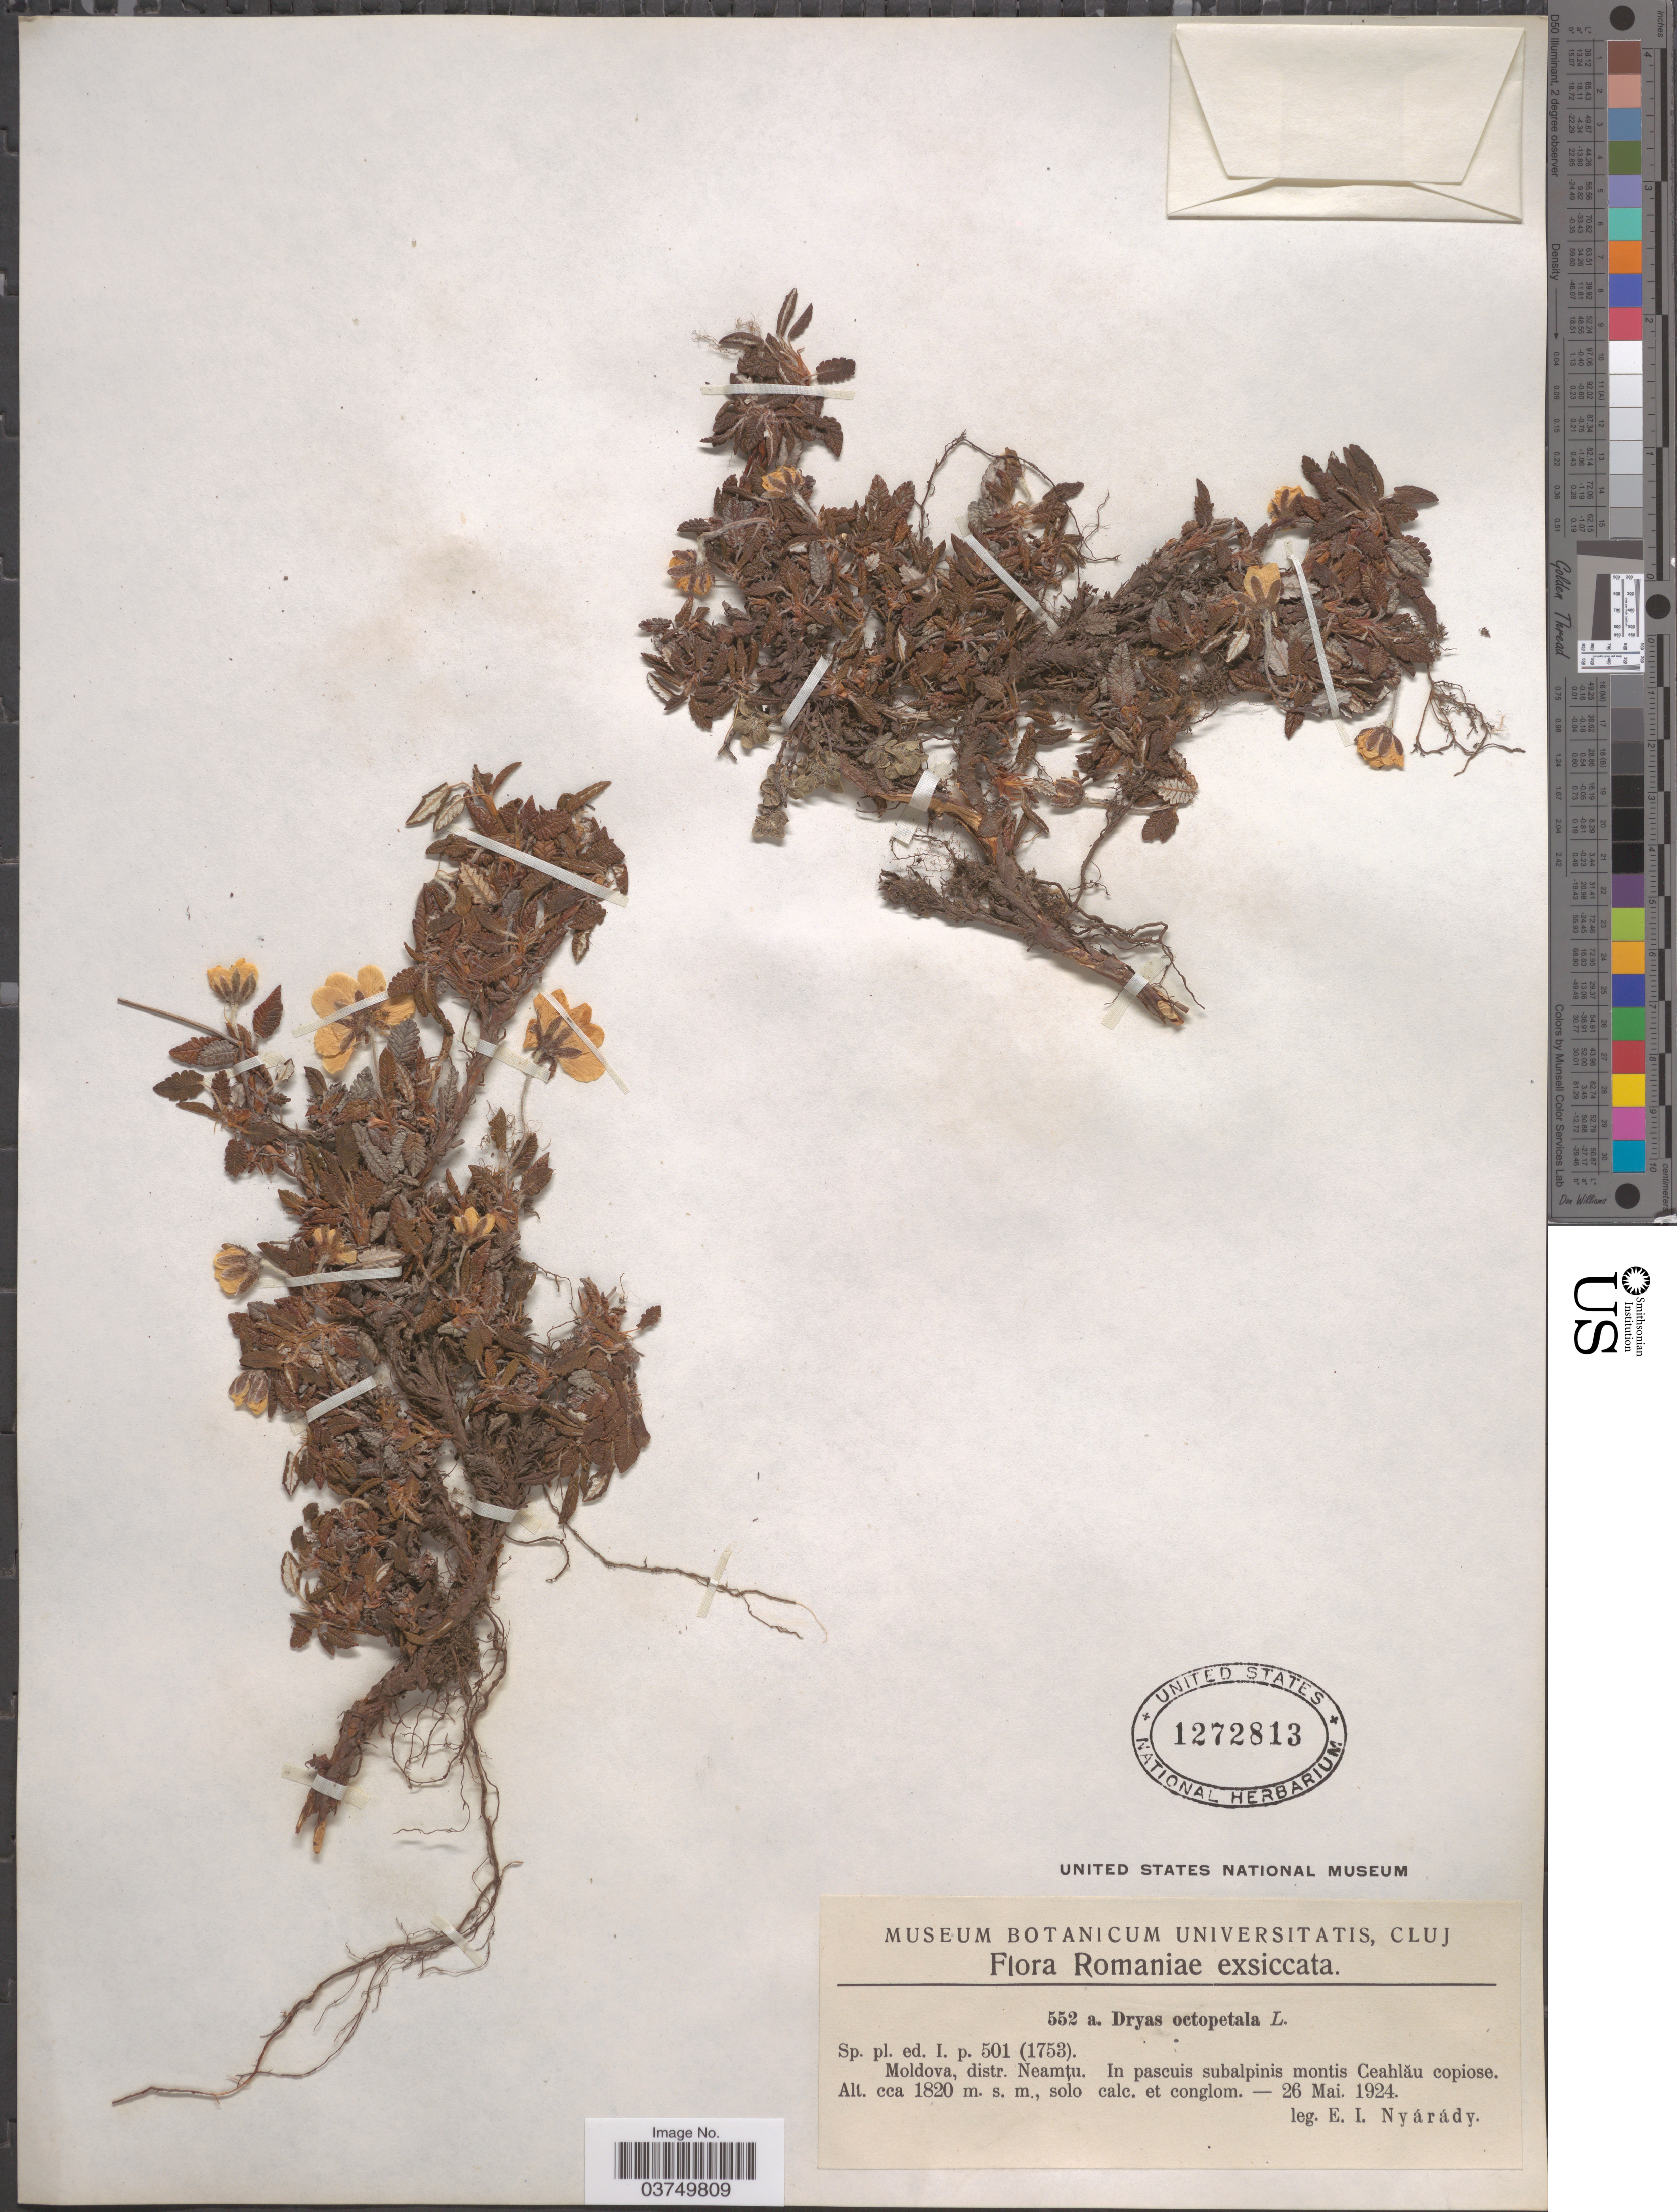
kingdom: Plantae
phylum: Tracheophyta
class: Magnoliopsida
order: Rosales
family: Rosaceae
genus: Dryas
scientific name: Dryas octopetala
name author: L.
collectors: E. Nyárády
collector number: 552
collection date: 1924-05-26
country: Romania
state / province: Neamt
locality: Moldova, distr. Neamţu. In pascuis subalpinis montis Ceahlău copiose.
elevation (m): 1820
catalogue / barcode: US 1272813